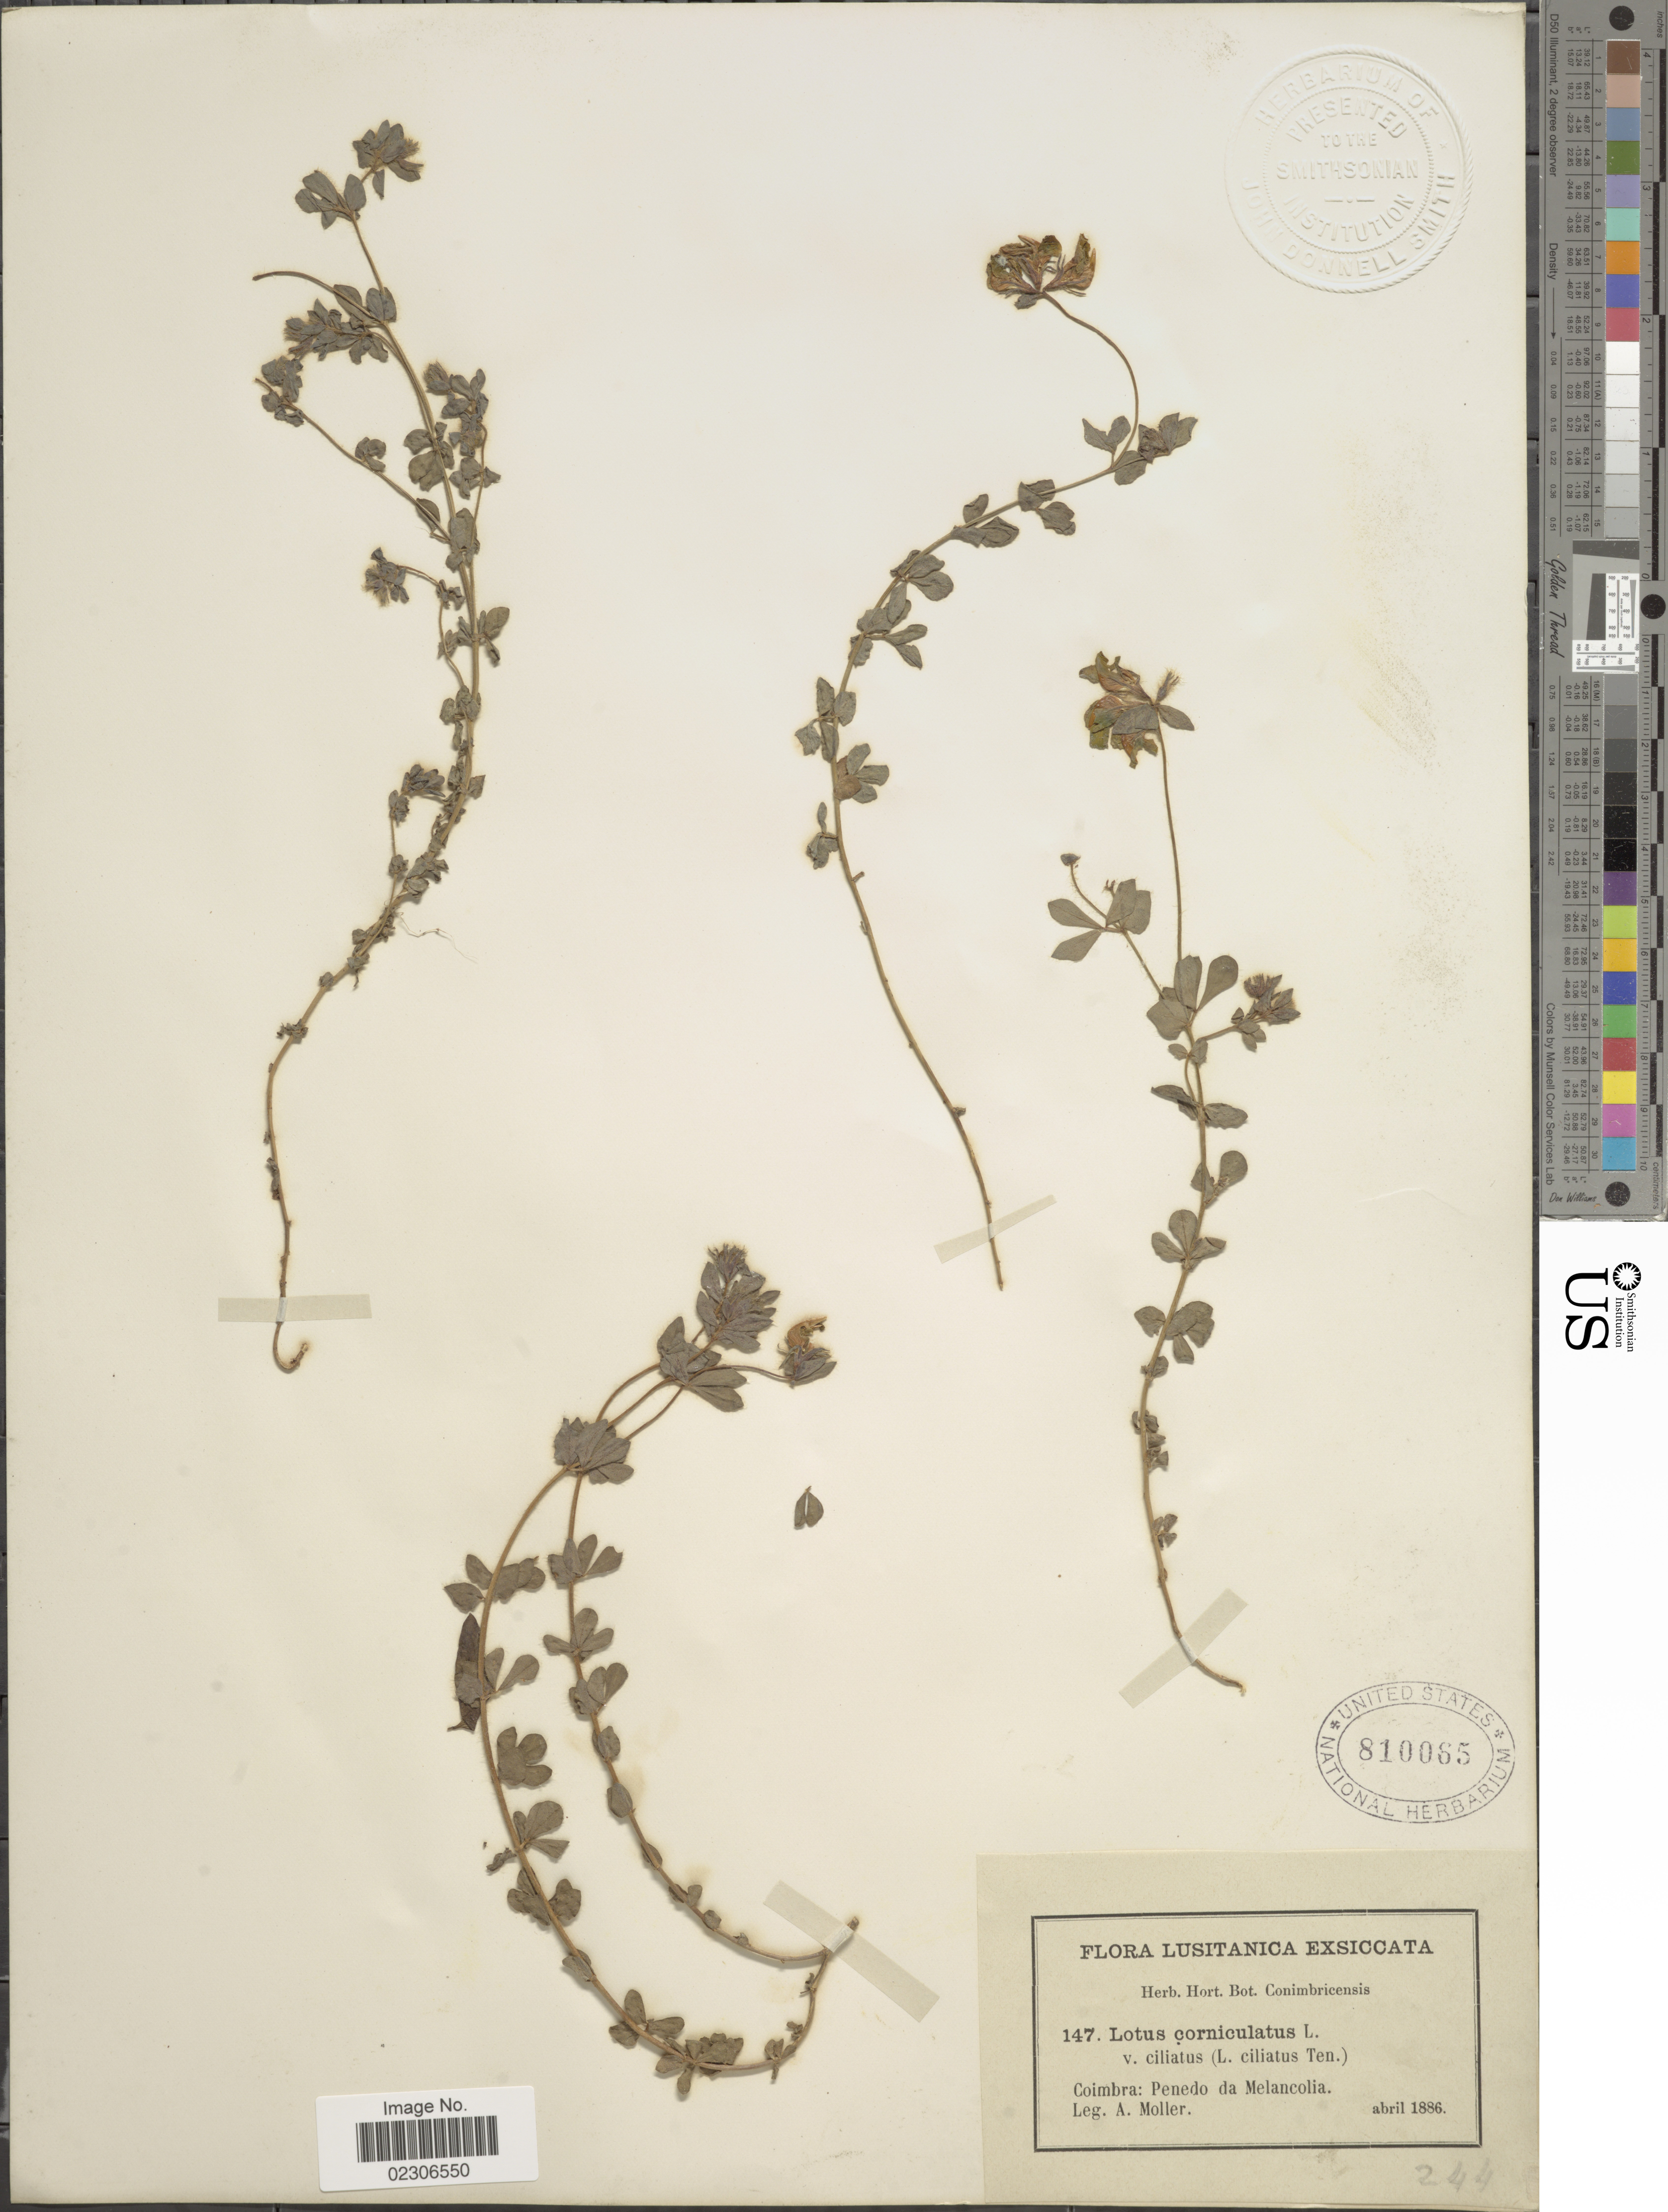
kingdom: Plantae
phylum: Tracheophyta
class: Magnoliopsida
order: Fabales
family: Fabaceae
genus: Lotus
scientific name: Lotus corniculatus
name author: L.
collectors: A. Moller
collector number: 147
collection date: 1886-04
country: Portugal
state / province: Coimbra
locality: Penedo da Melancolia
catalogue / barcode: US 810065